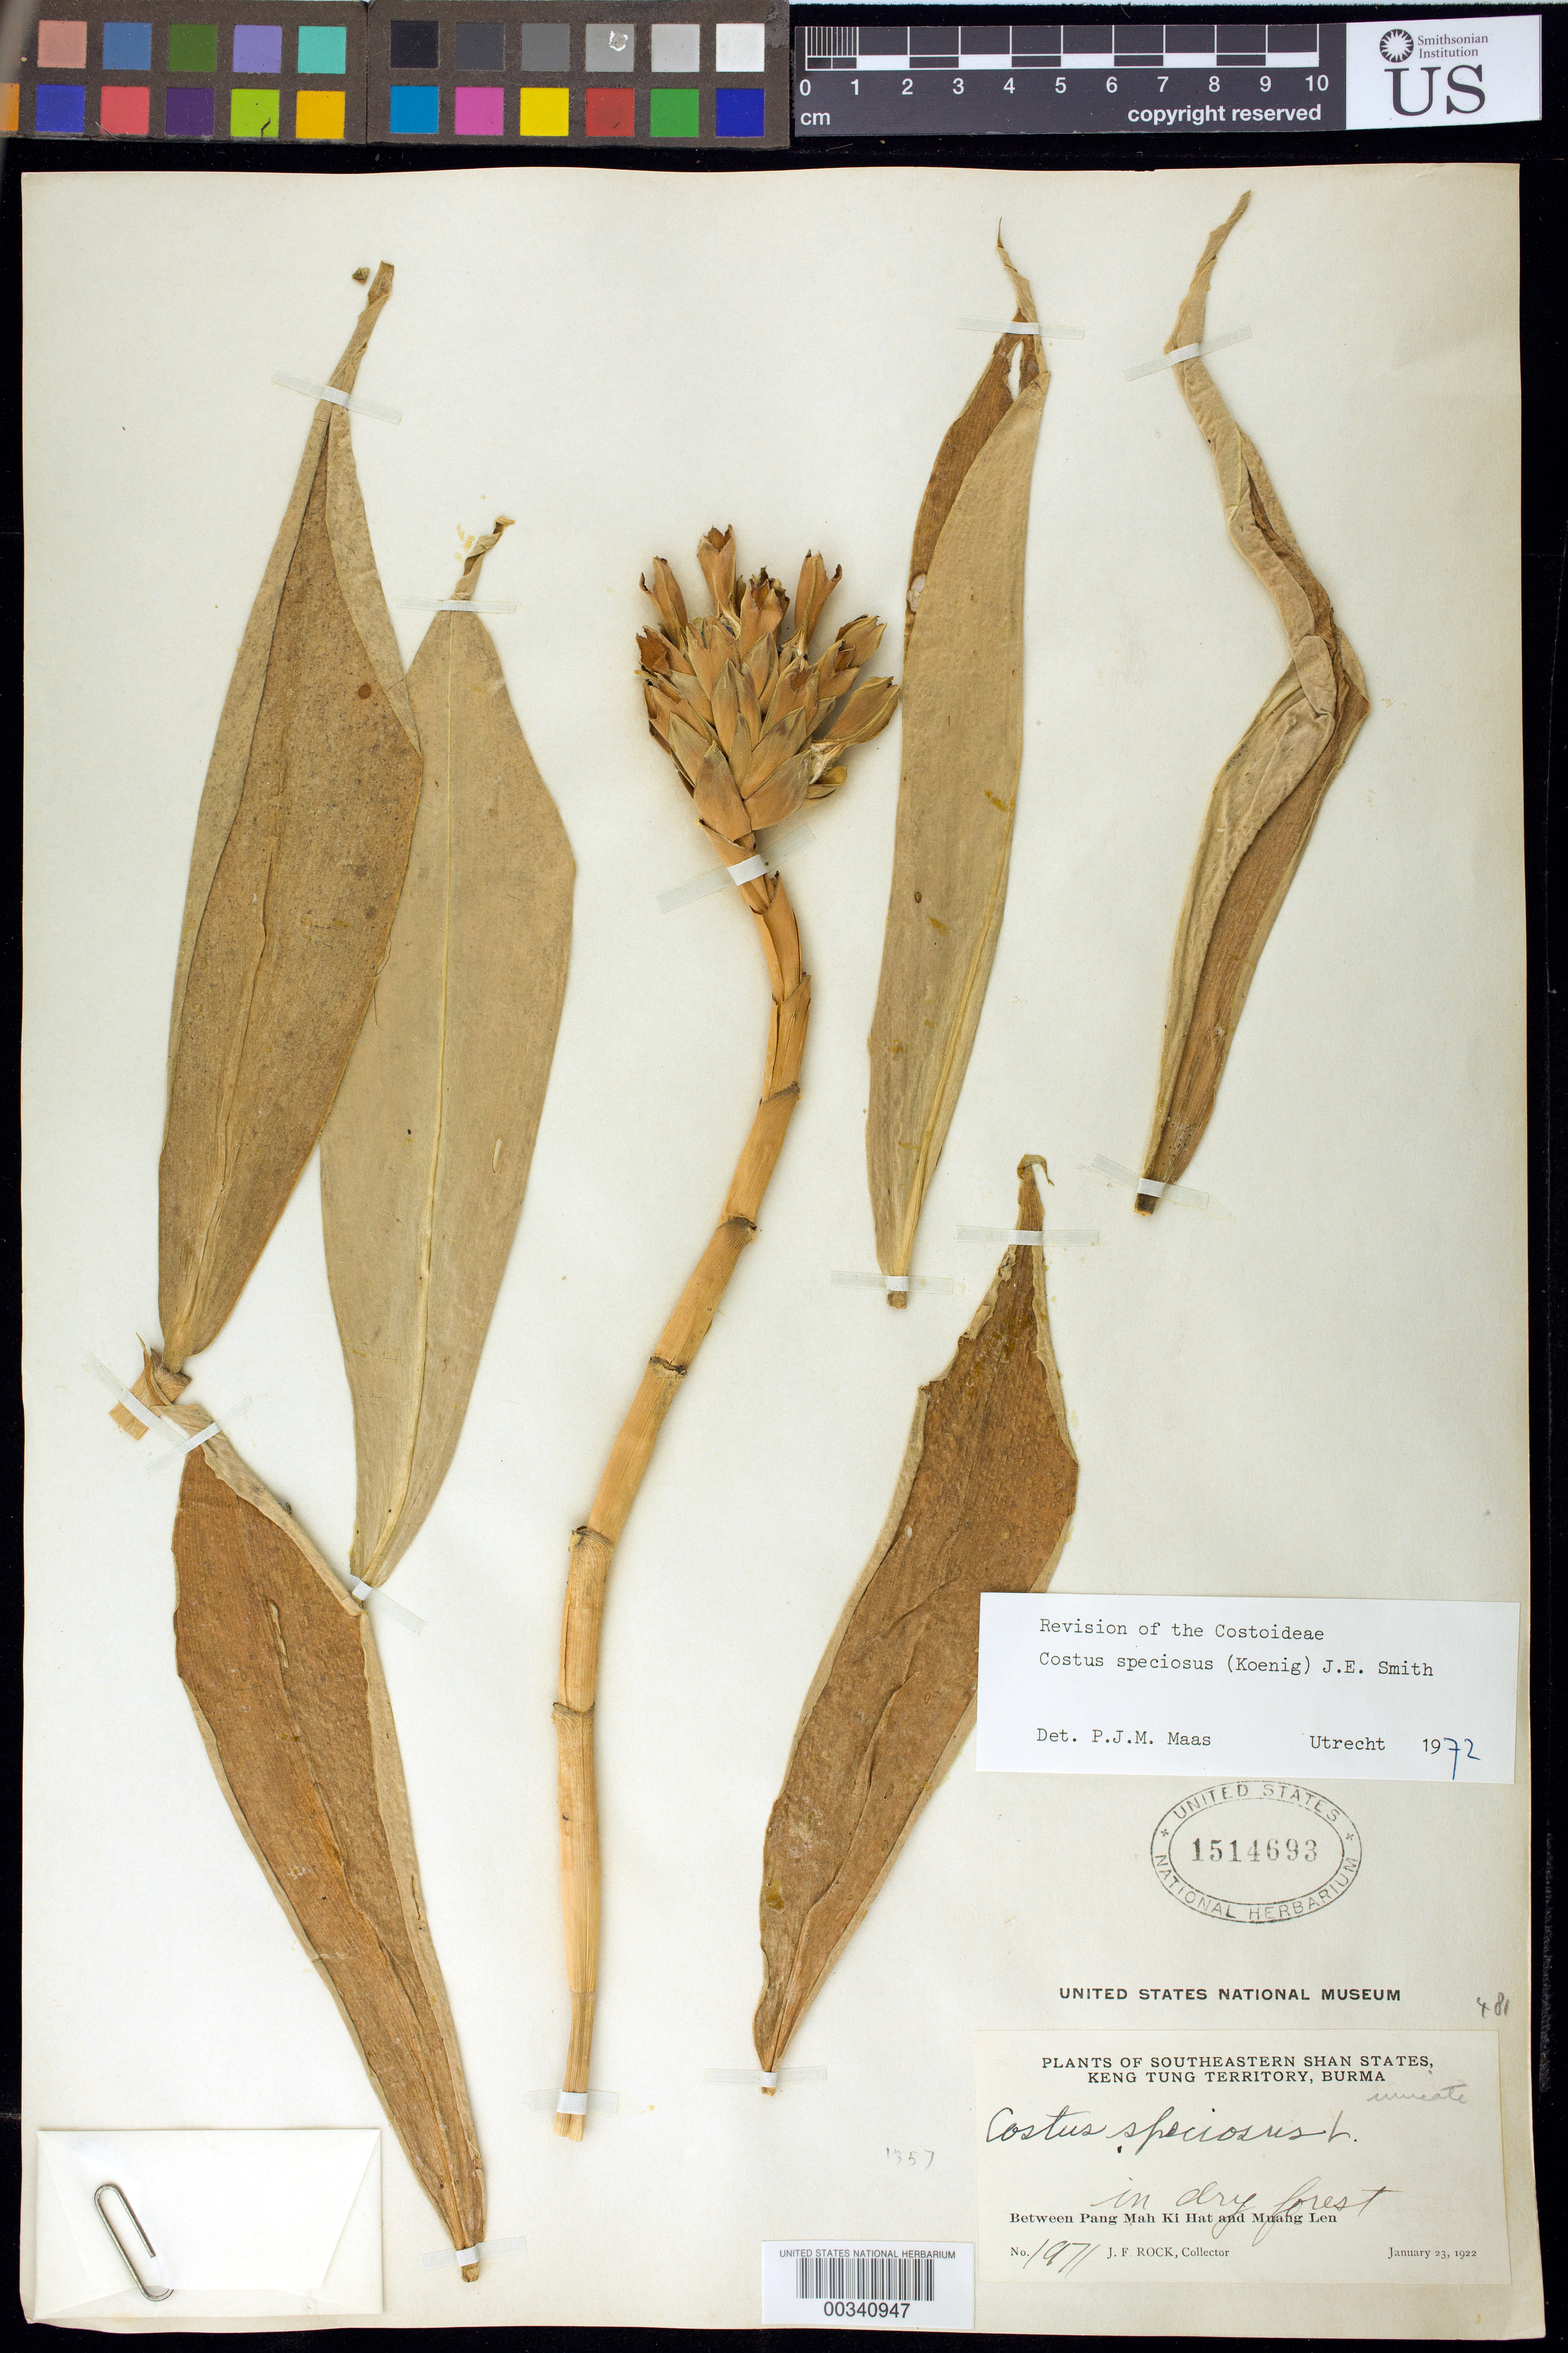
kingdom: Plantae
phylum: Tracheophyta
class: Liliopsida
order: Zingiberales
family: Costaceae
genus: Hellenia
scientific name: Hellenia speciosa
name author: (J. Koenig) S.R. Dutta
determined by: (US) Smithsonian Institution - National Museum of Natural History - Department of Botany (UNITED STATES)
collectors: J. F. Rock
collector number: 1971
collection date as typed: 23 Jan 1922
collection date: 1922-01-23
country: Myanmar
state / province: Shan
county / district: Eastern Shan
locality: Plants of southeastern Shan States, Keng Tung Territory [= Eastern Shan State], between Pang Mah Ki Hat and Muang Len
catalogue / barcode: US 1514693